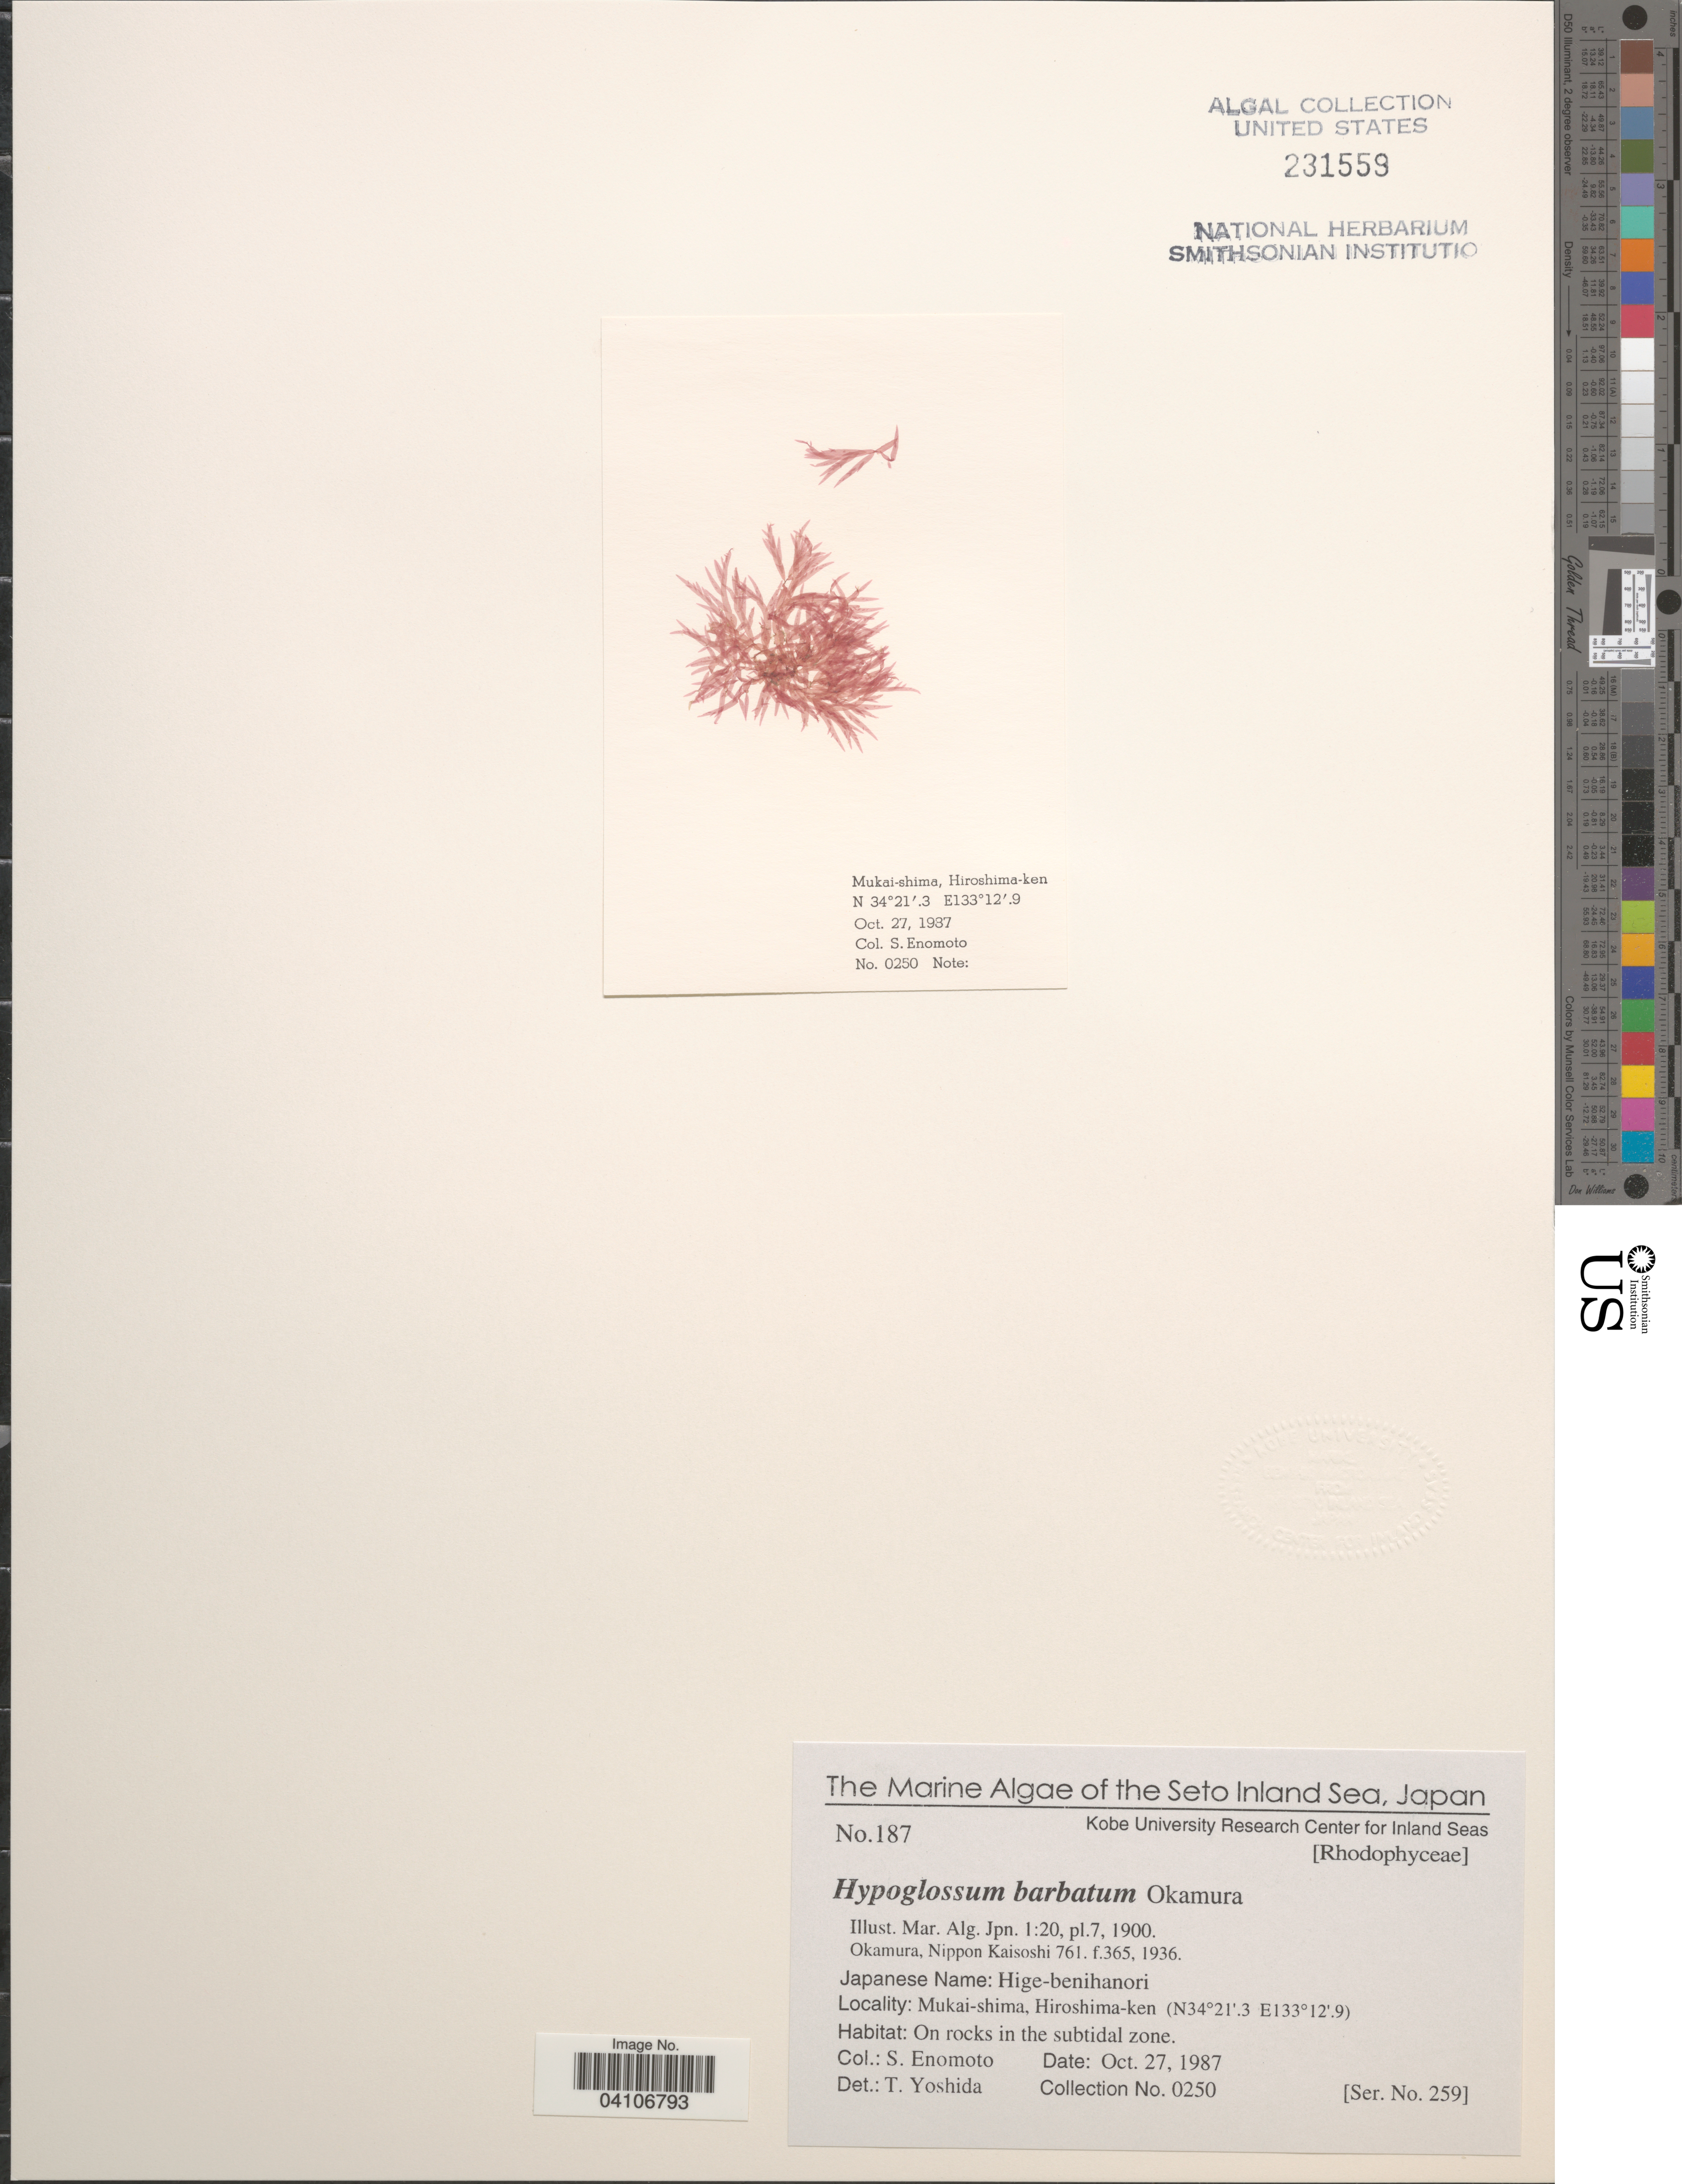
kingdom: Plantae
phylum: Rhodophyta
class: Florideophyceae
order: Ceramiales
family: Delesseriaceae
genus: Hypoglossum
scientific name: Hypoglossum barbatum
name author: Okamura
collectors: S. Enomoto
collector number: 0250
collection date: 1987-10-27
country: Japan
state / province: Hirosima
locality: The Seto Inland Sea. Mukai-shima, Hiroshima-ken. On rocks in the subtidal zone.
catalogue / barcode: US 231559